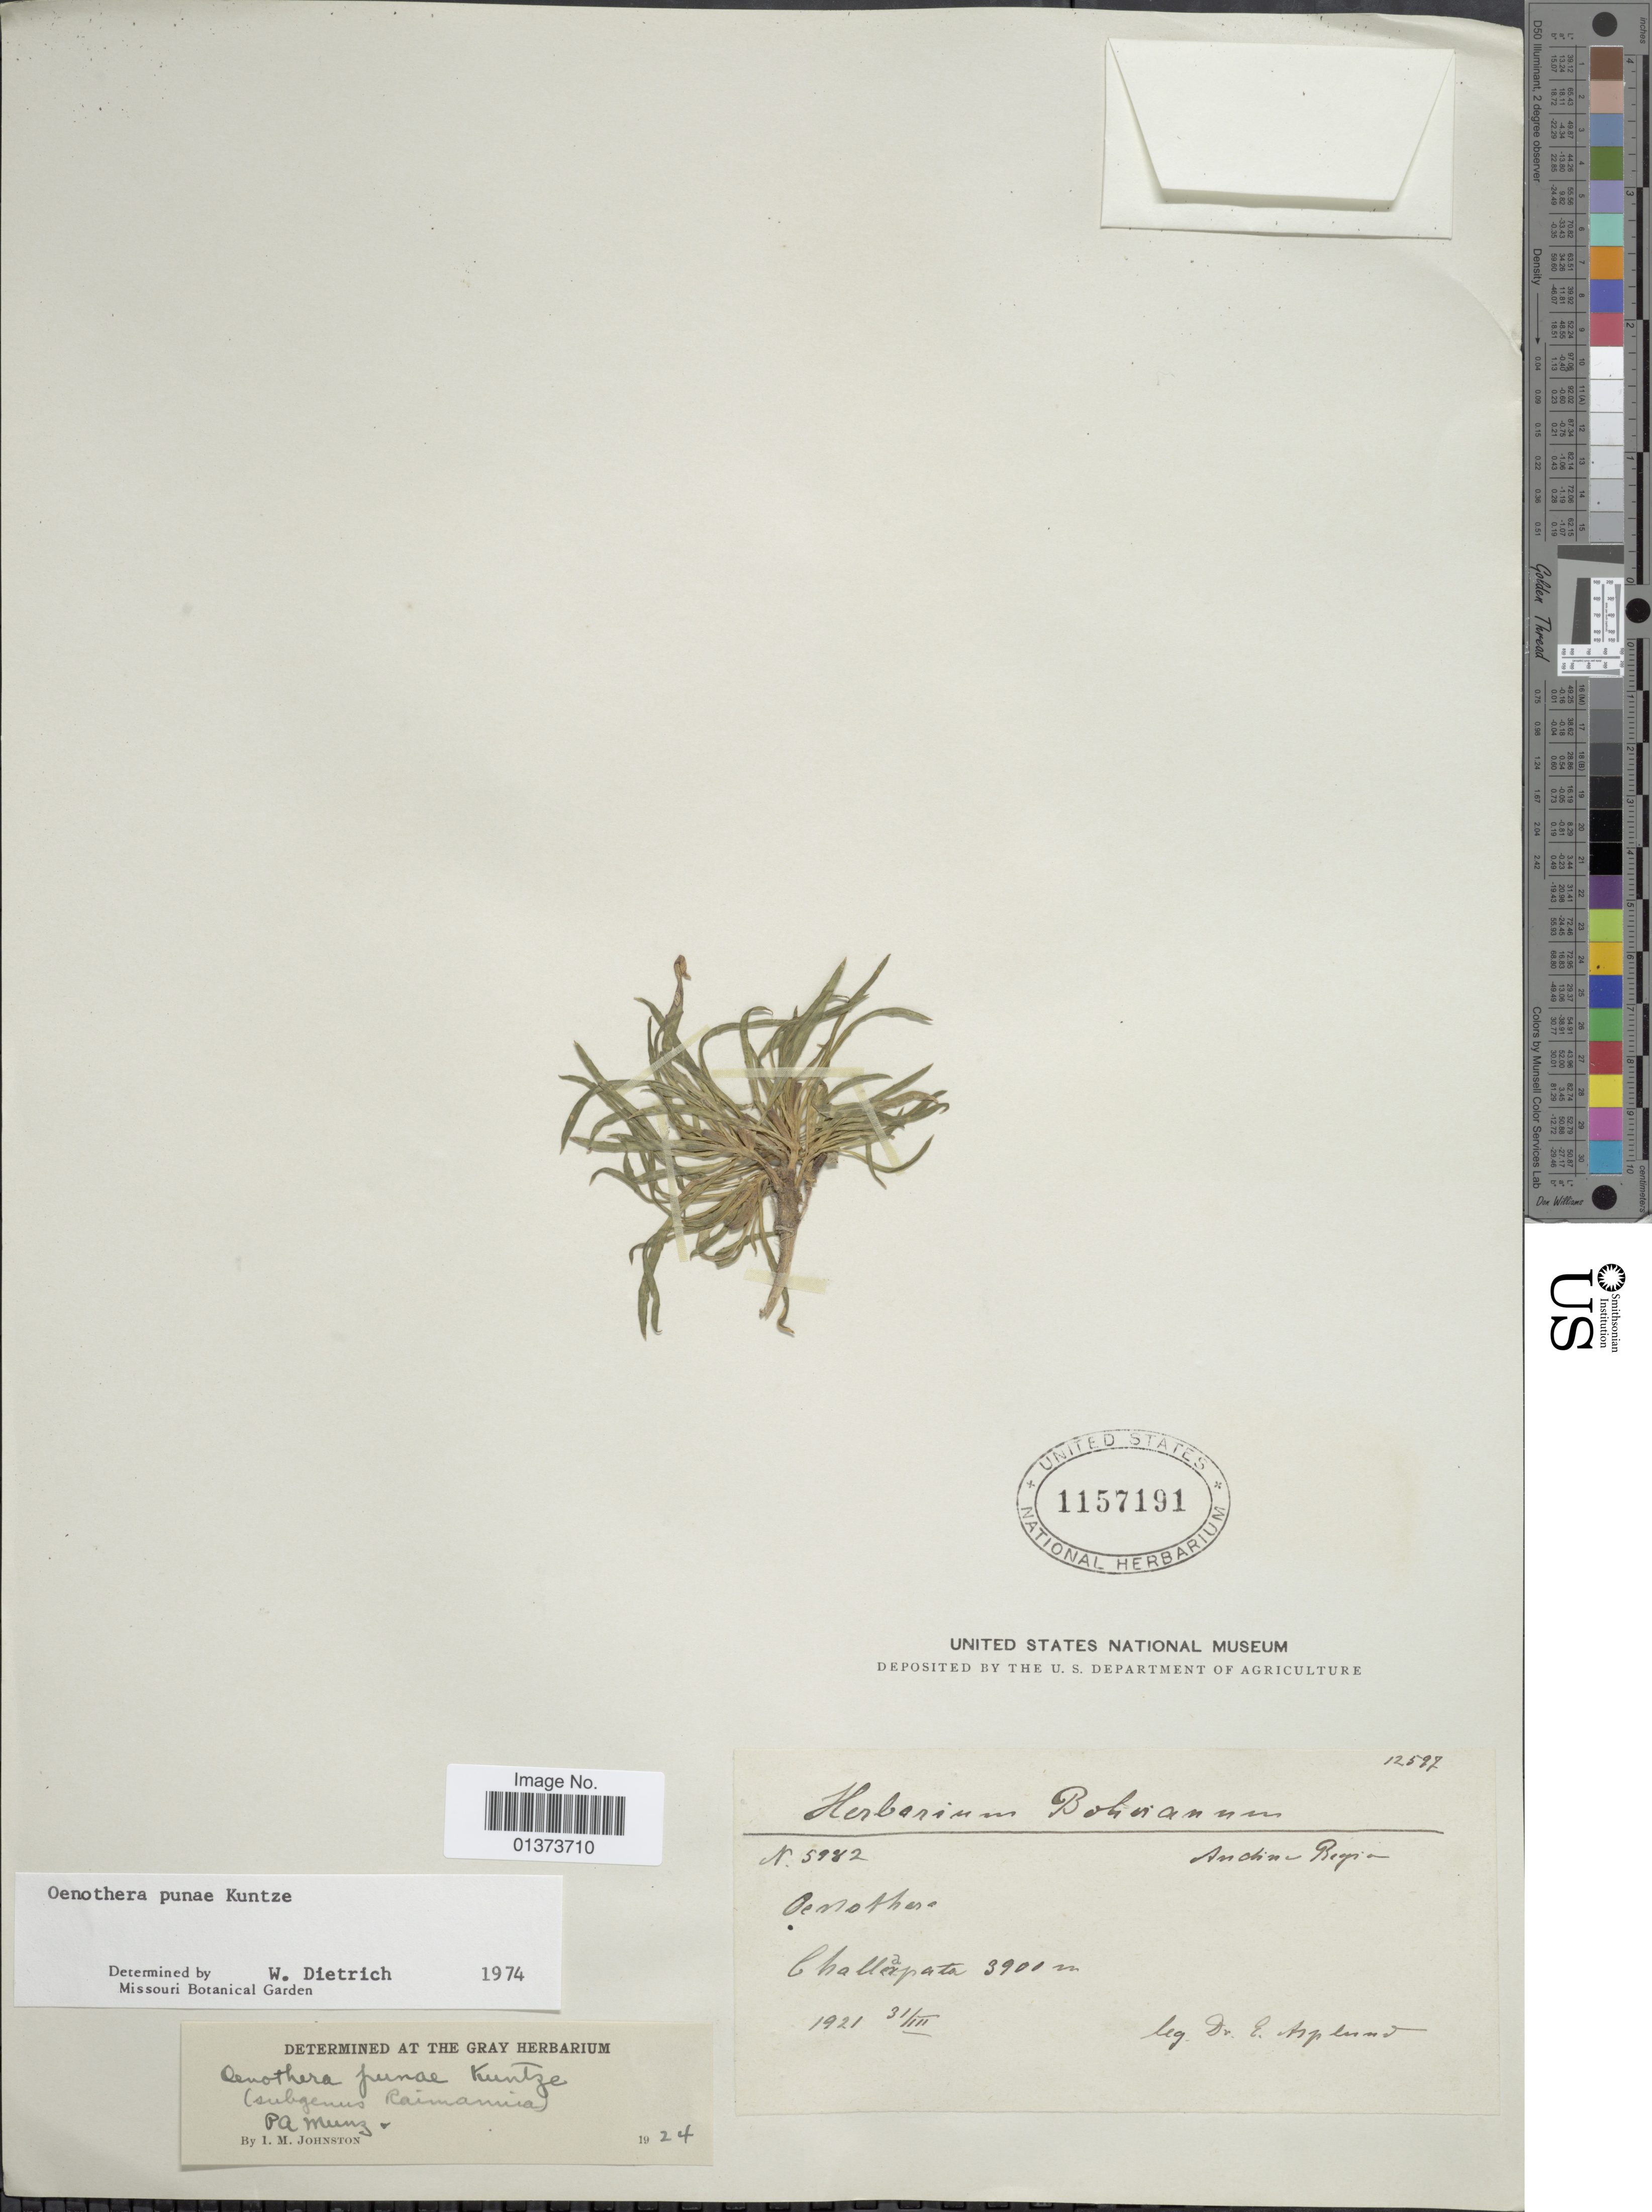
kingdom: Plantae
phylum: Tracheophyta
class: Magnoliopsida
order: Myrtales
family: Onagraceae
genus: Oenothera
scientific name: Oenothera punae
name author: Kuntze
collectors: E. Asplund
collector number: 5982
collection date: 1921-03-31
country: Bolivia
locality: Challapata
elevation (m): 3900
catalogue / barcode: US 1157191